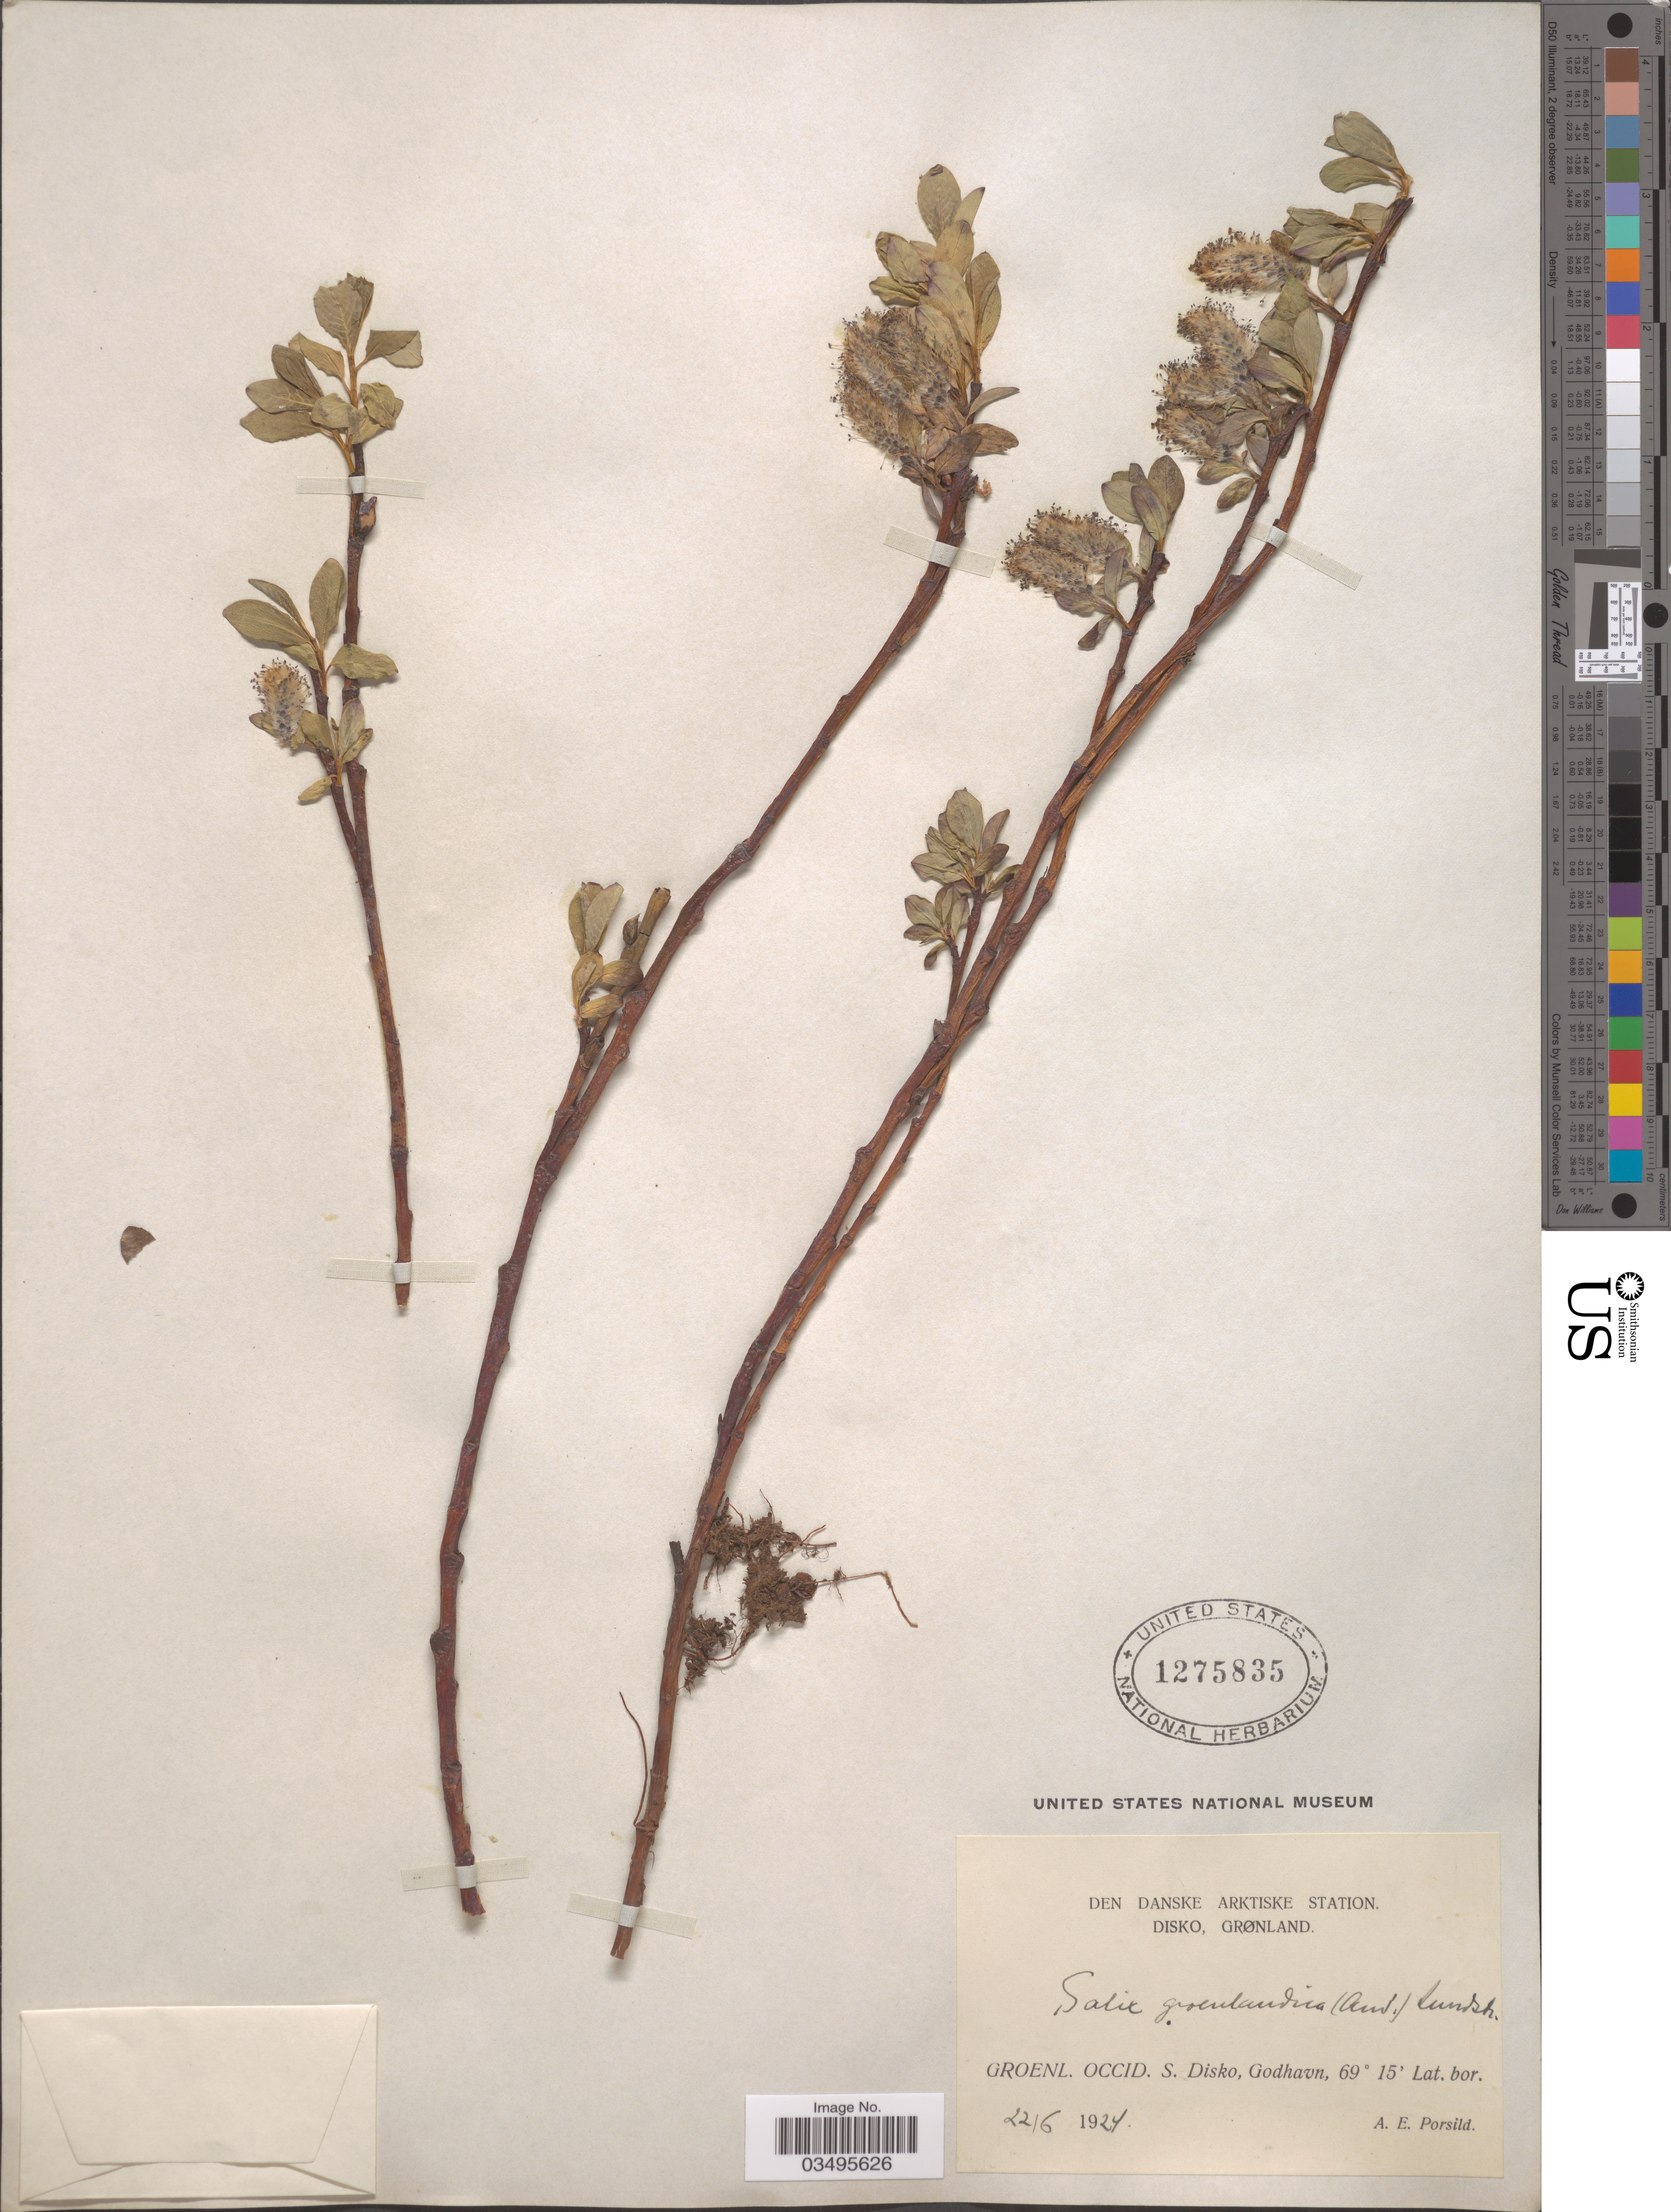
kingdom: Plantae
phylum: Tracheophyta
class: Magnoliopsida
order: Malpighiales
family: Salicaceae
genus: Salix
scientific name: Salix arctophila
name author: Cockerell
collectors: A. E. Porsild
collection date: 1924-06-22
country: Greenland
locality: Den Danske Arktiske Station. Disko, Grønland. Groenl. Occid. S. Disko, Godhavn.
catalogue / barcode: US 1275835